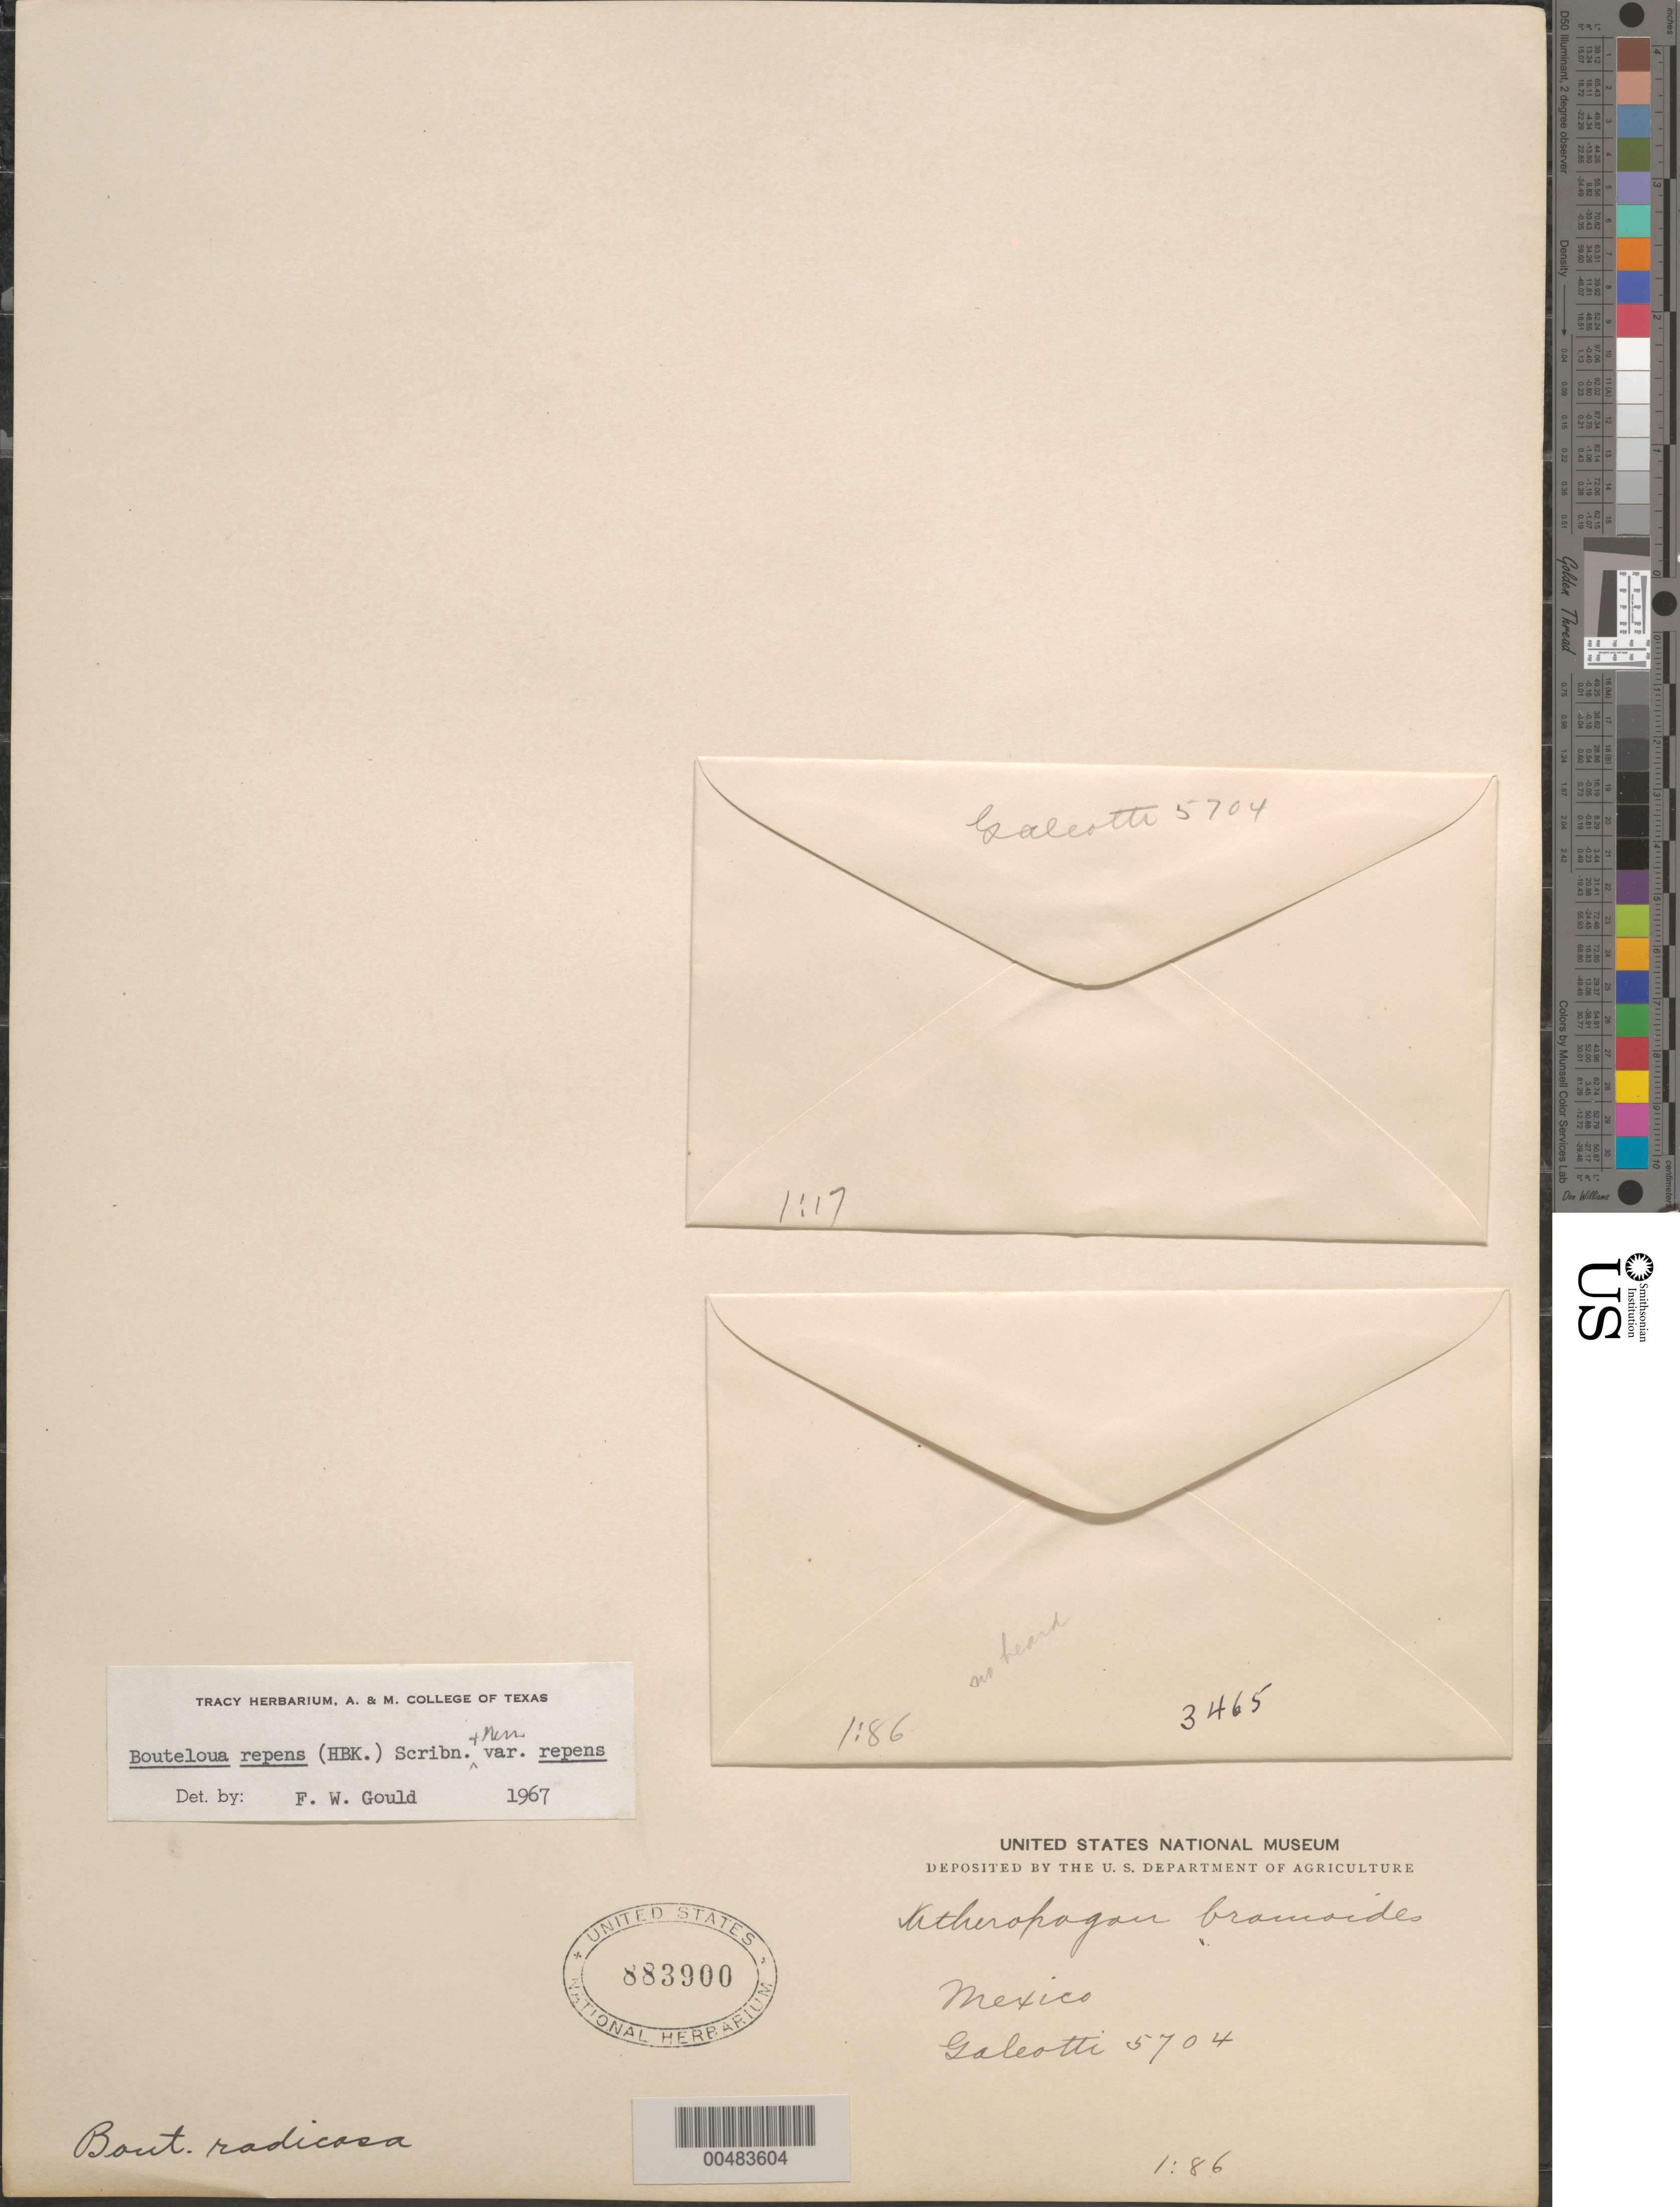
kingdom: Plantae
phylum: Tracheophyta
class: Liliopsida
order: Poales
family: Poaceae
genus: Bouteloua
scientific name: Bouteloua repens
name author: (Kunth) Scribn. & Merr.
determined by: Gould, F. W.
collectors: H. G. Galeotti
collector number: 5704/3465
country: Mexico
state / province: Durango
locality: San Ramon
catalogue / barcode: US 883900